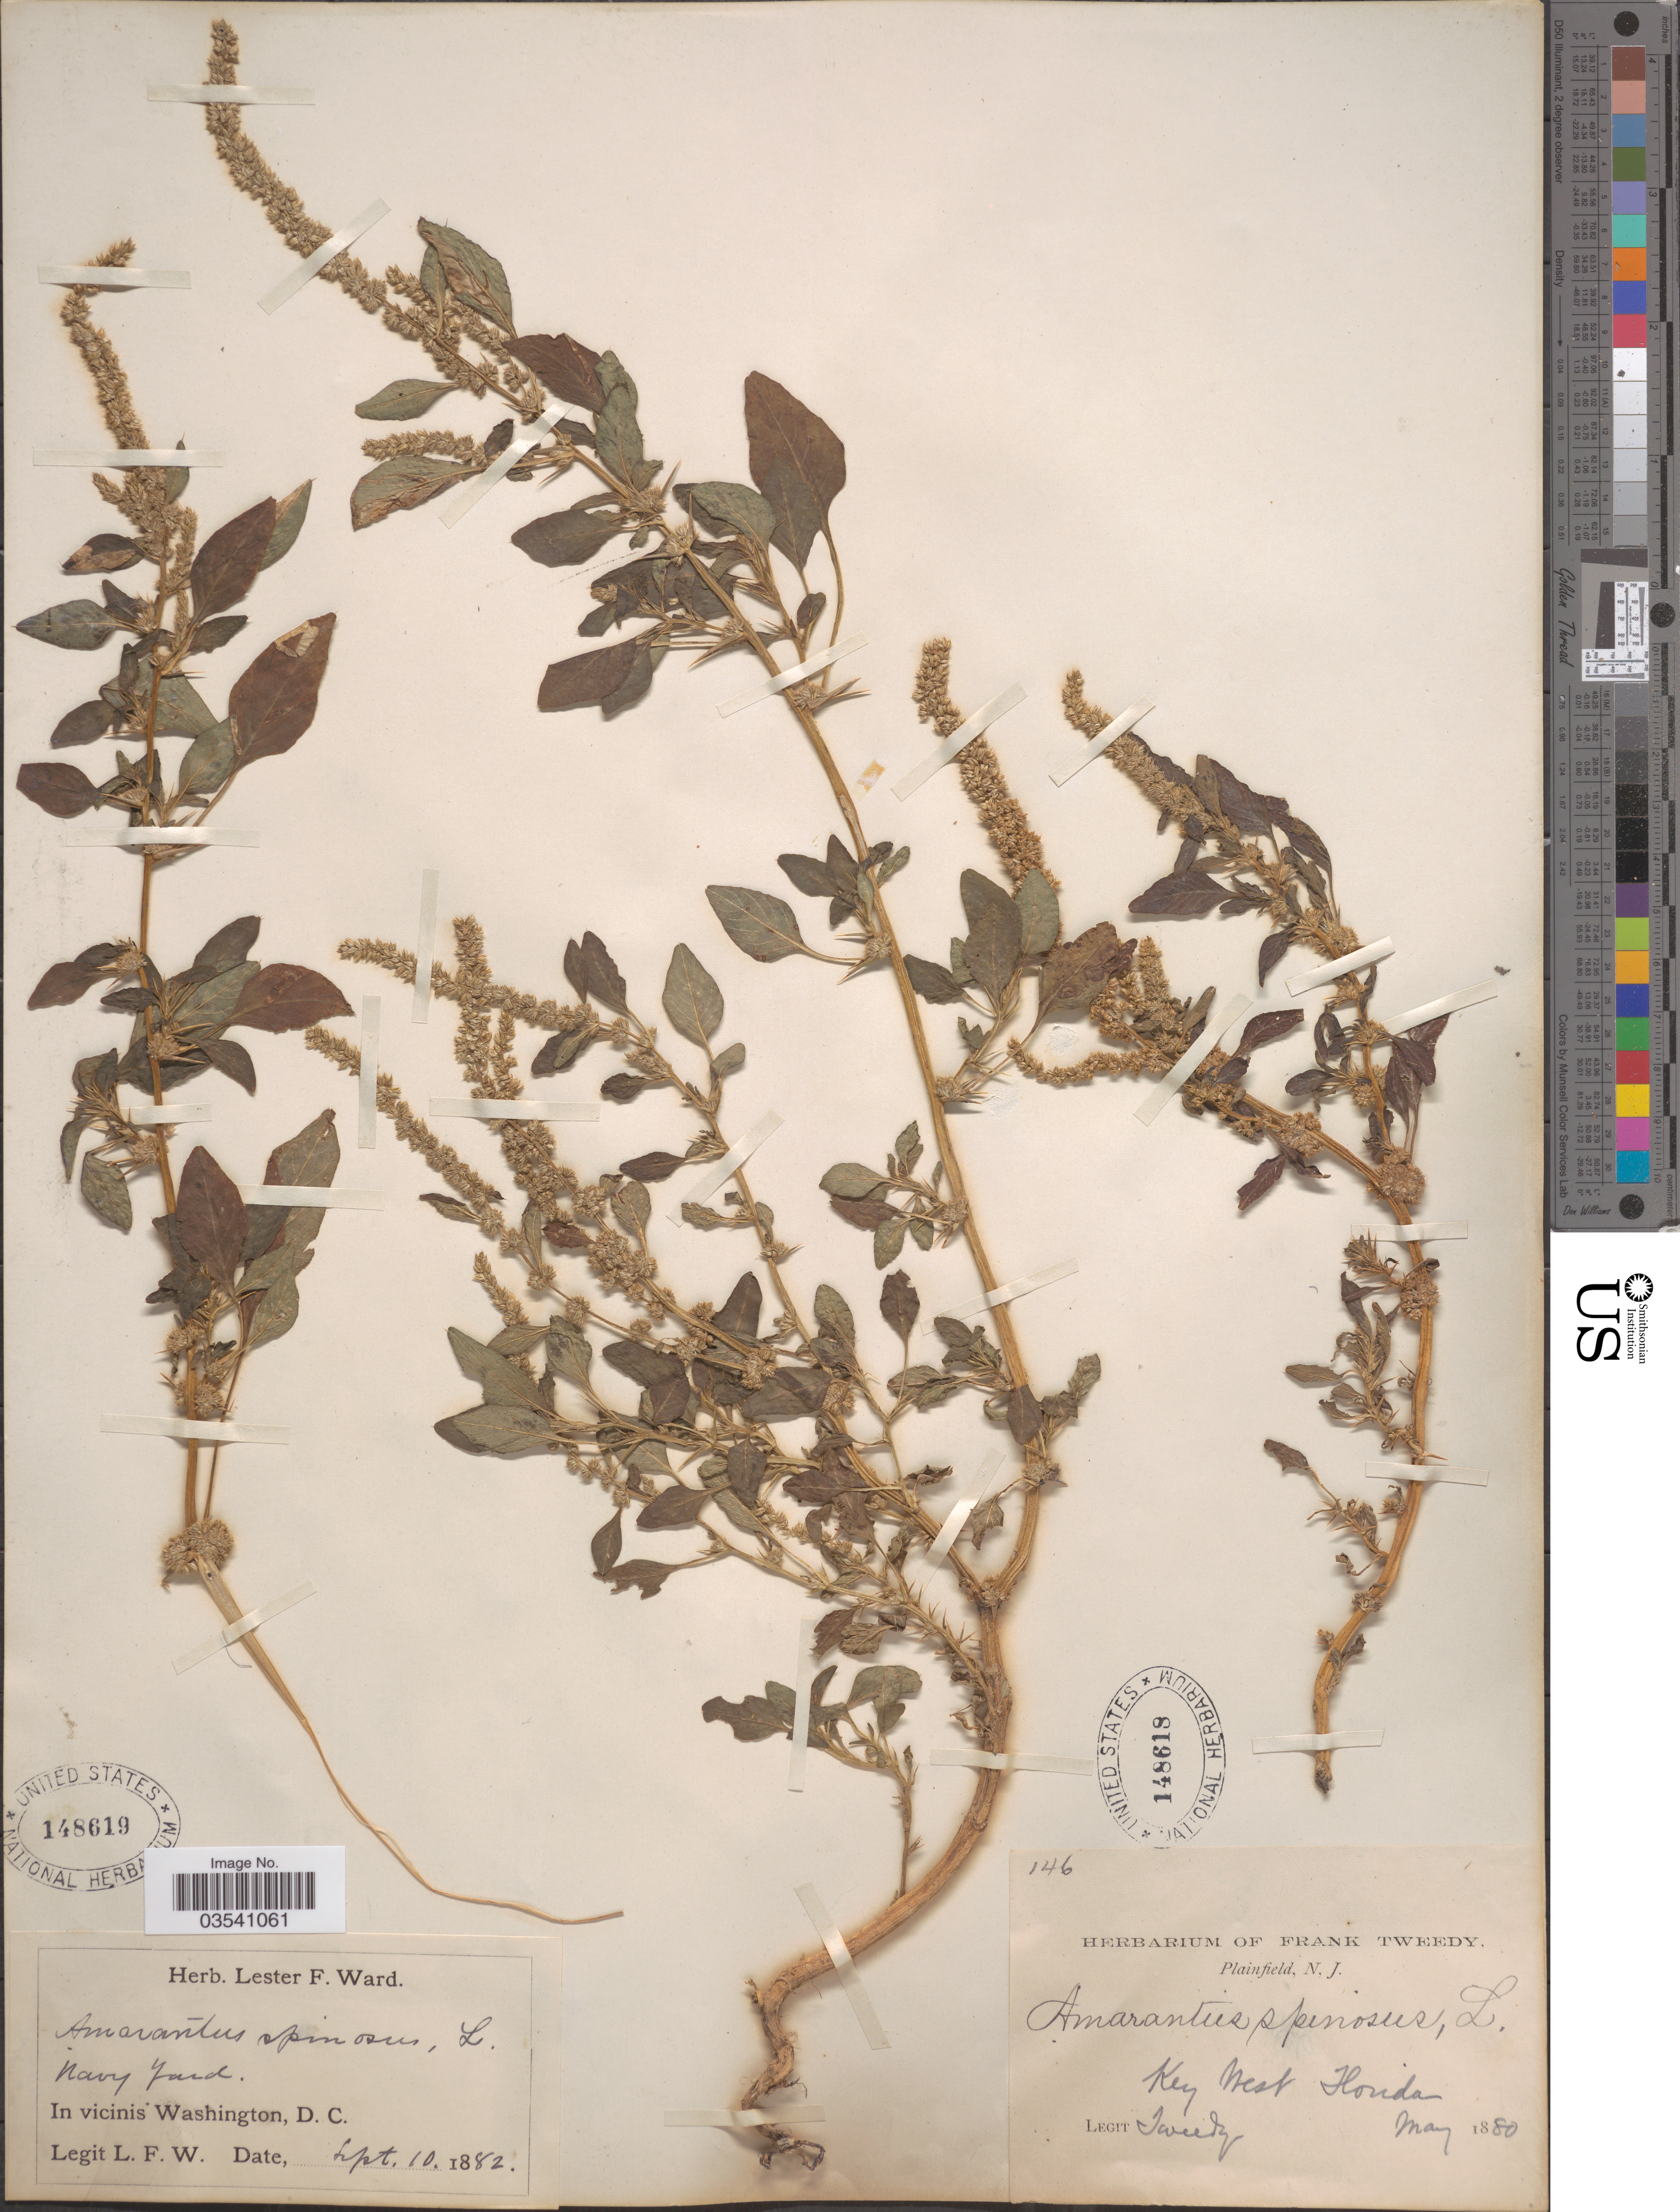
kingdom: Plantae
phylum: Tracheophyta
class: Magnoliopsida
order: Caryophyllales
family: Amaranthaceae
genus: Amaranthus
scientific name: Amaranthus spinosus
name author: L.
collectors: F. Tweedy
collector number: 146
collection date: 1880-05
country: United States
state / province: Florida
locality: Key West.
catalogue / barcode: US 148618-2